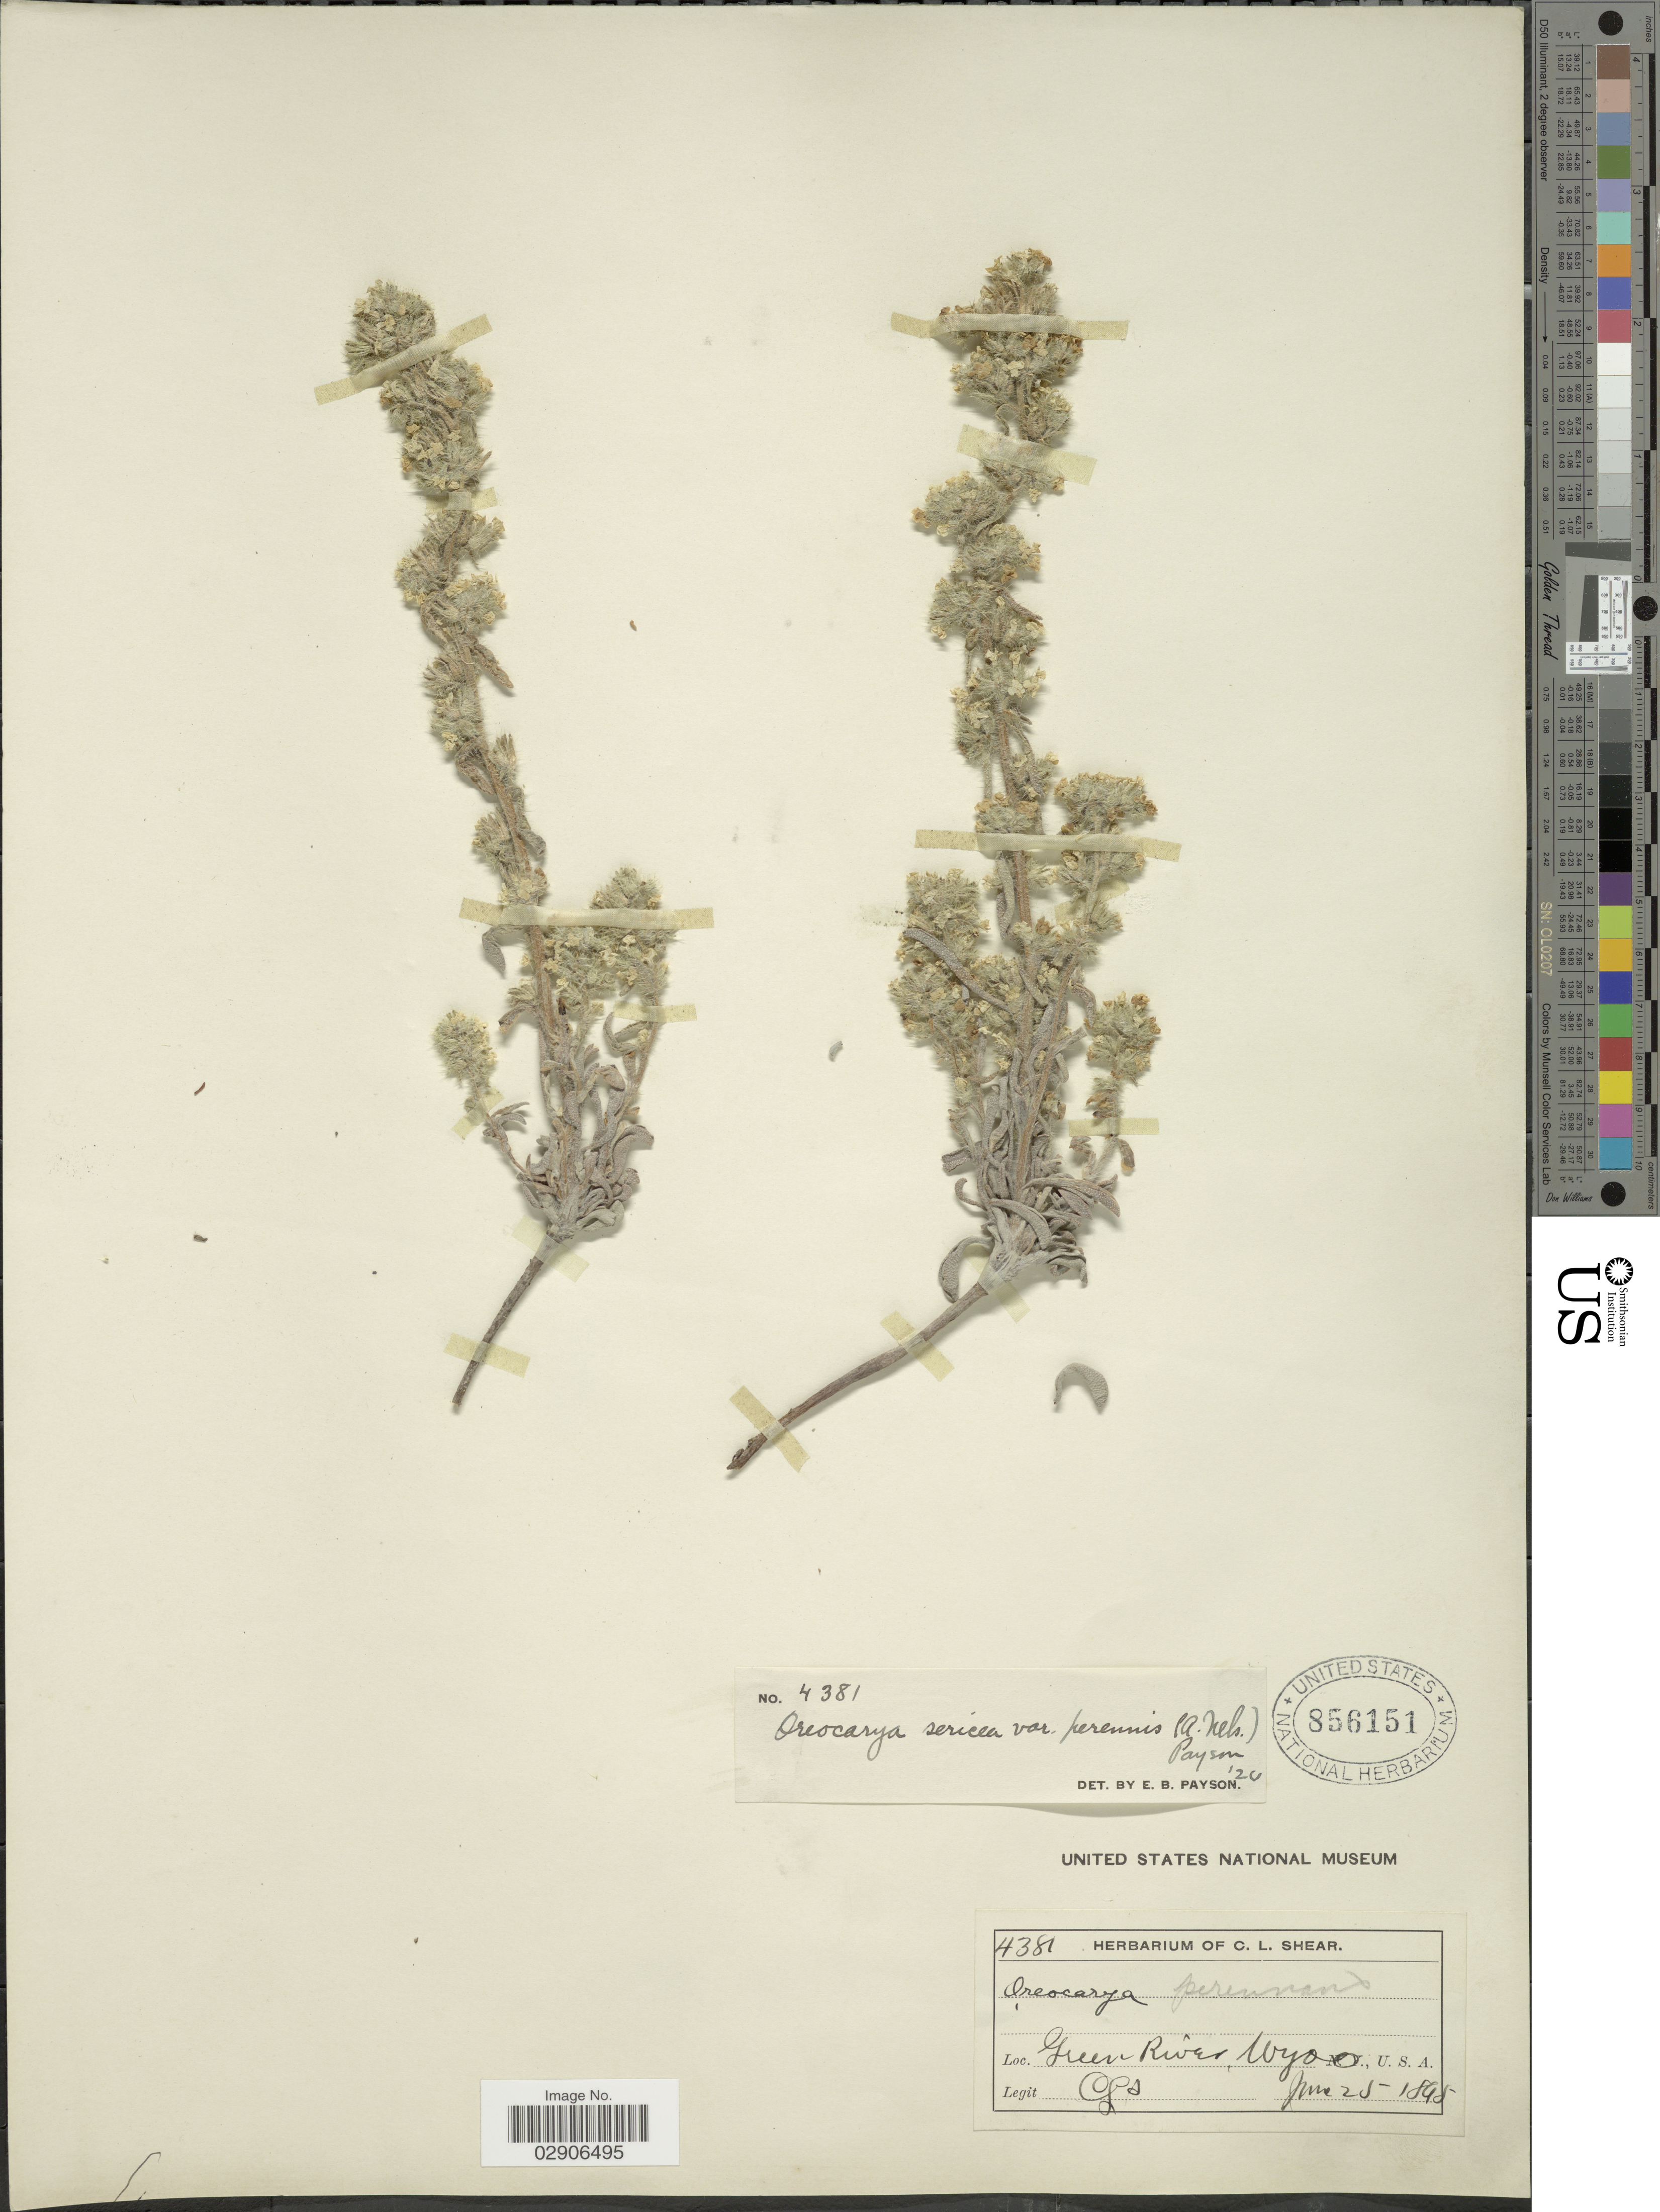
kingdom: Plantae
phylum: Tracheophyta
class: Magnoliopsida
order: Boraginales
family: Boraginaceae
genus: Oreocarya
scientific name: Oreocarya sericea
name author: (A. Gray) Greene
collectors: C. L. Shear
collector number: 4381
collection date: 1845-06-25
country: United States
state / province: Wyoming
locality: Green River.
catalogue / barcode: US 856151